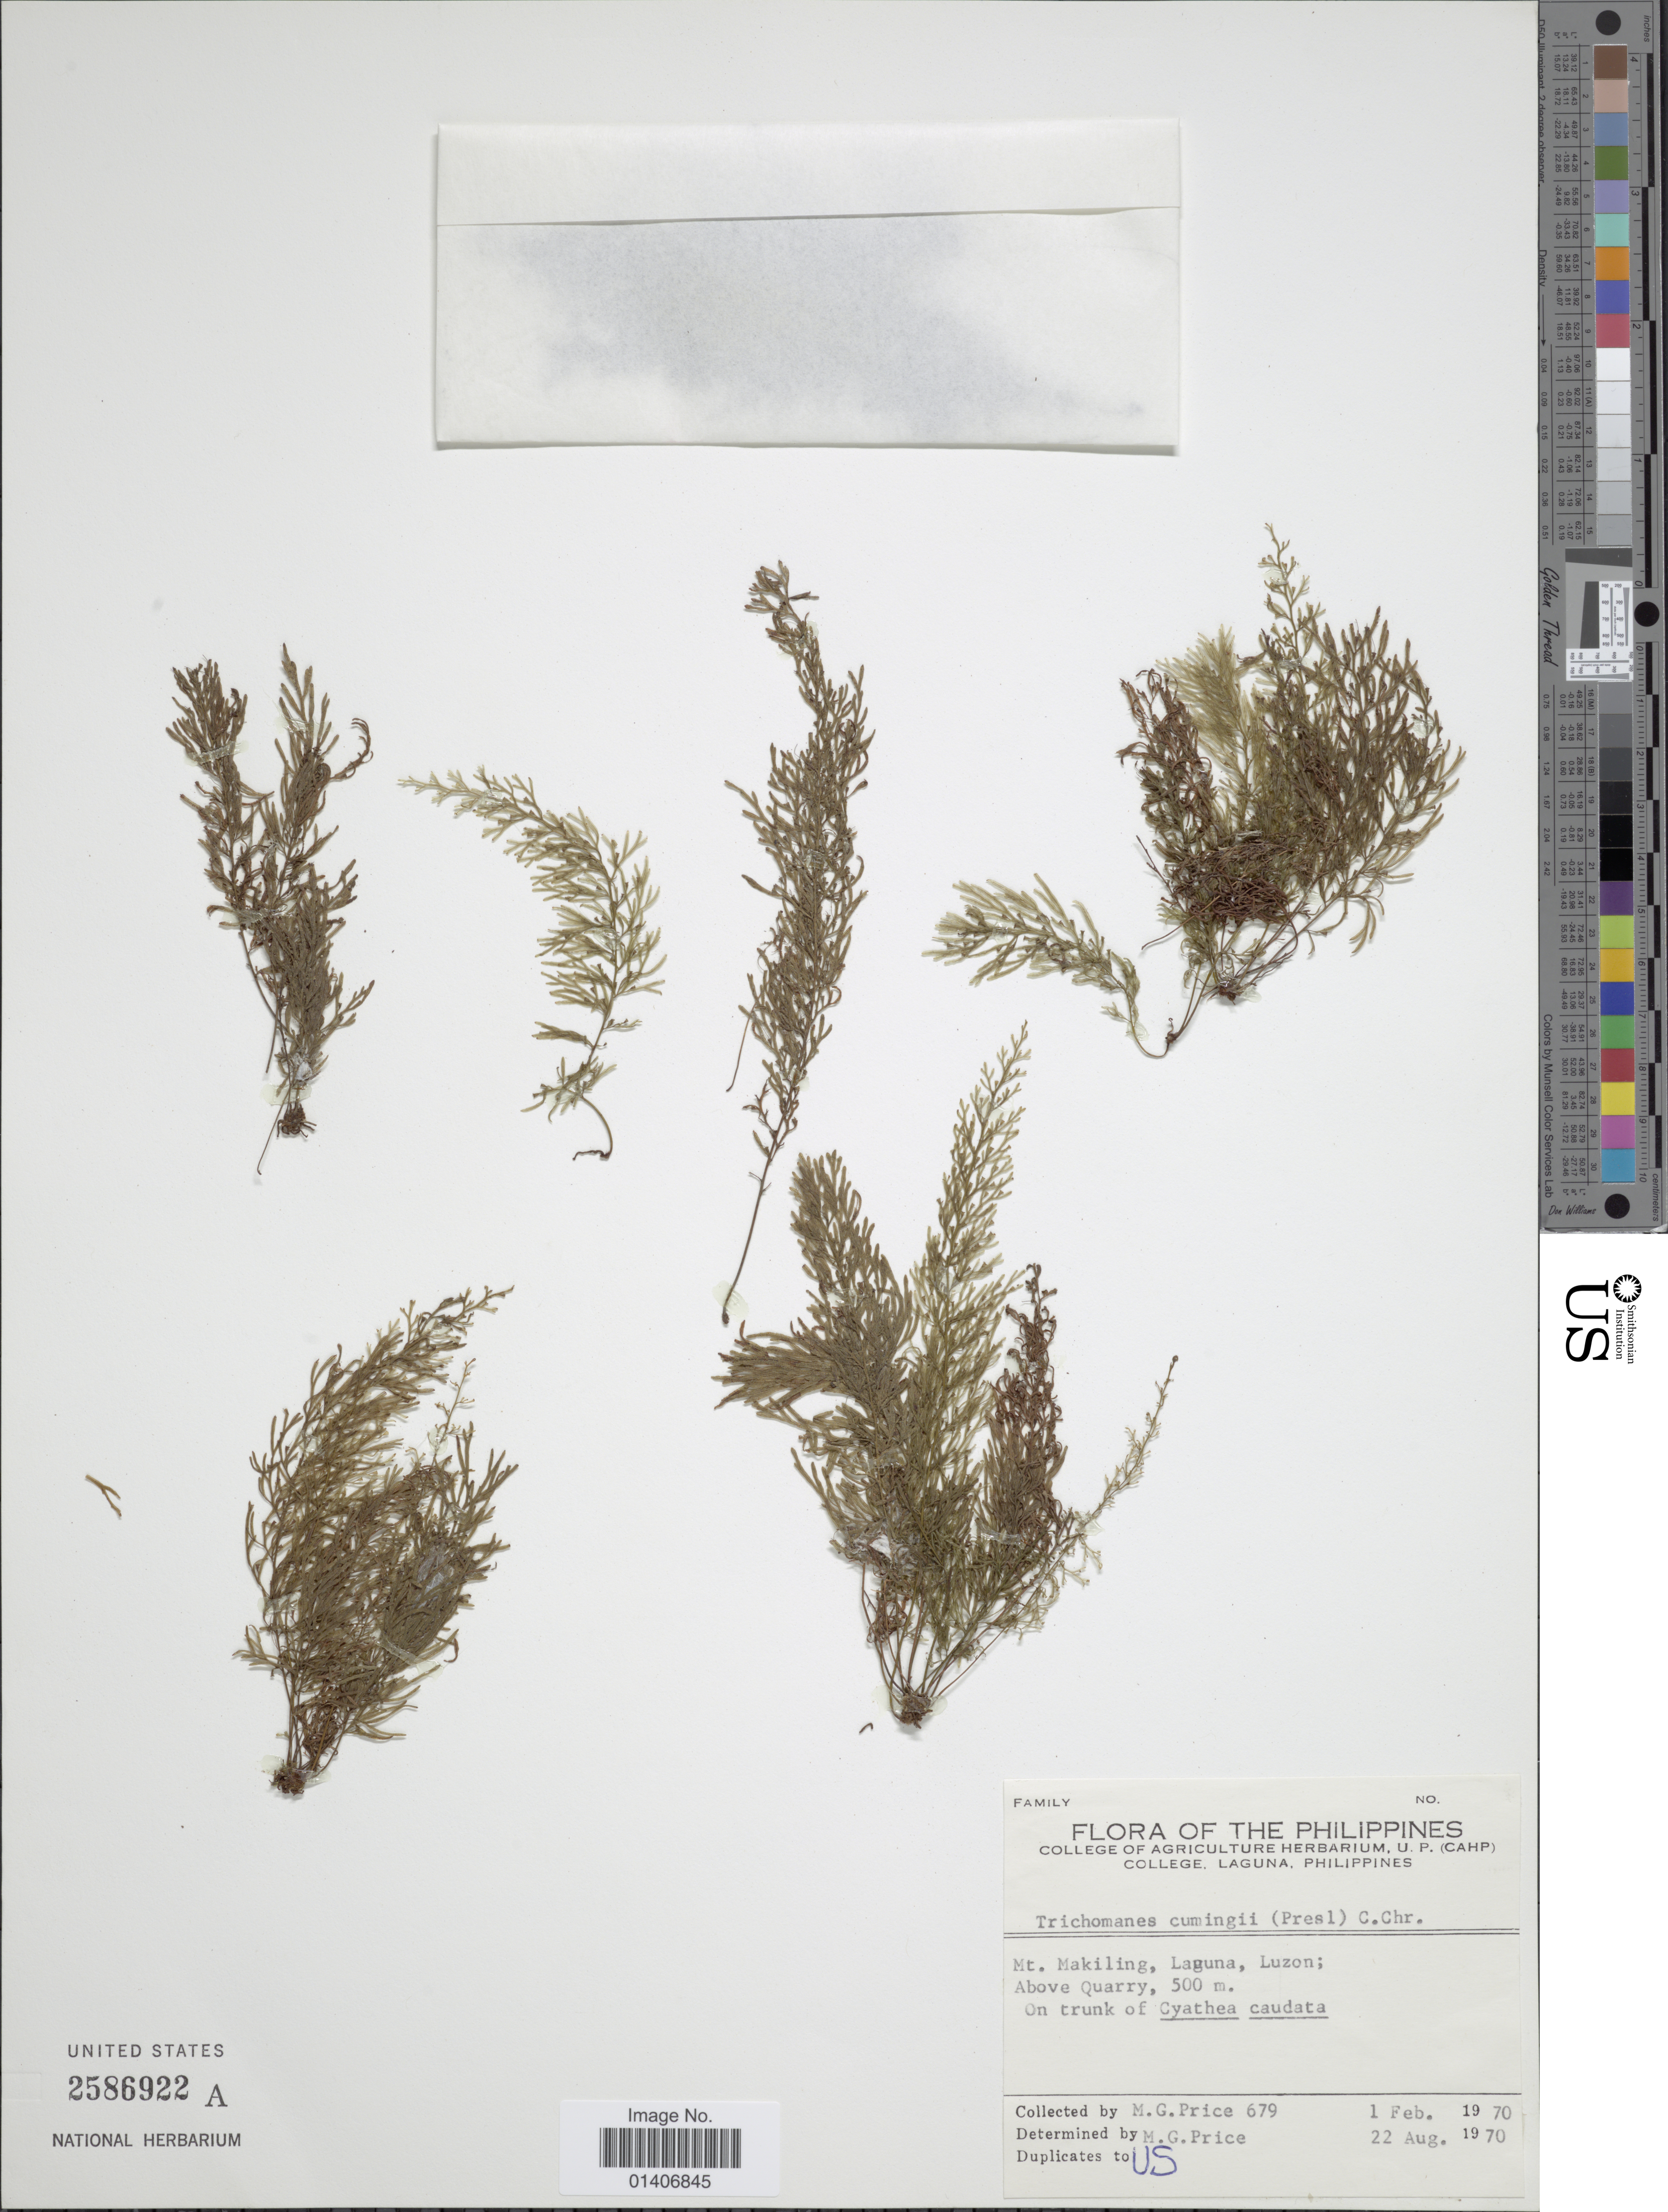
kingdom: Plantae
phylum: Tracheophyta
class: Polypodiopsida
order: Hymenophyllales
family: Hymenophyllaceae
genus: Abrodictyum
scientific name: Abrodictyum cumingii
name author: C. Presl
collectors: M. G. Price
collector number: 679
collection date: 1970-02-01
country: Philippines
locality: Mt Makiling, Laguna, Luzon, above Quarry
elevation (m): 500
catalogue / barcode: US 2586922A